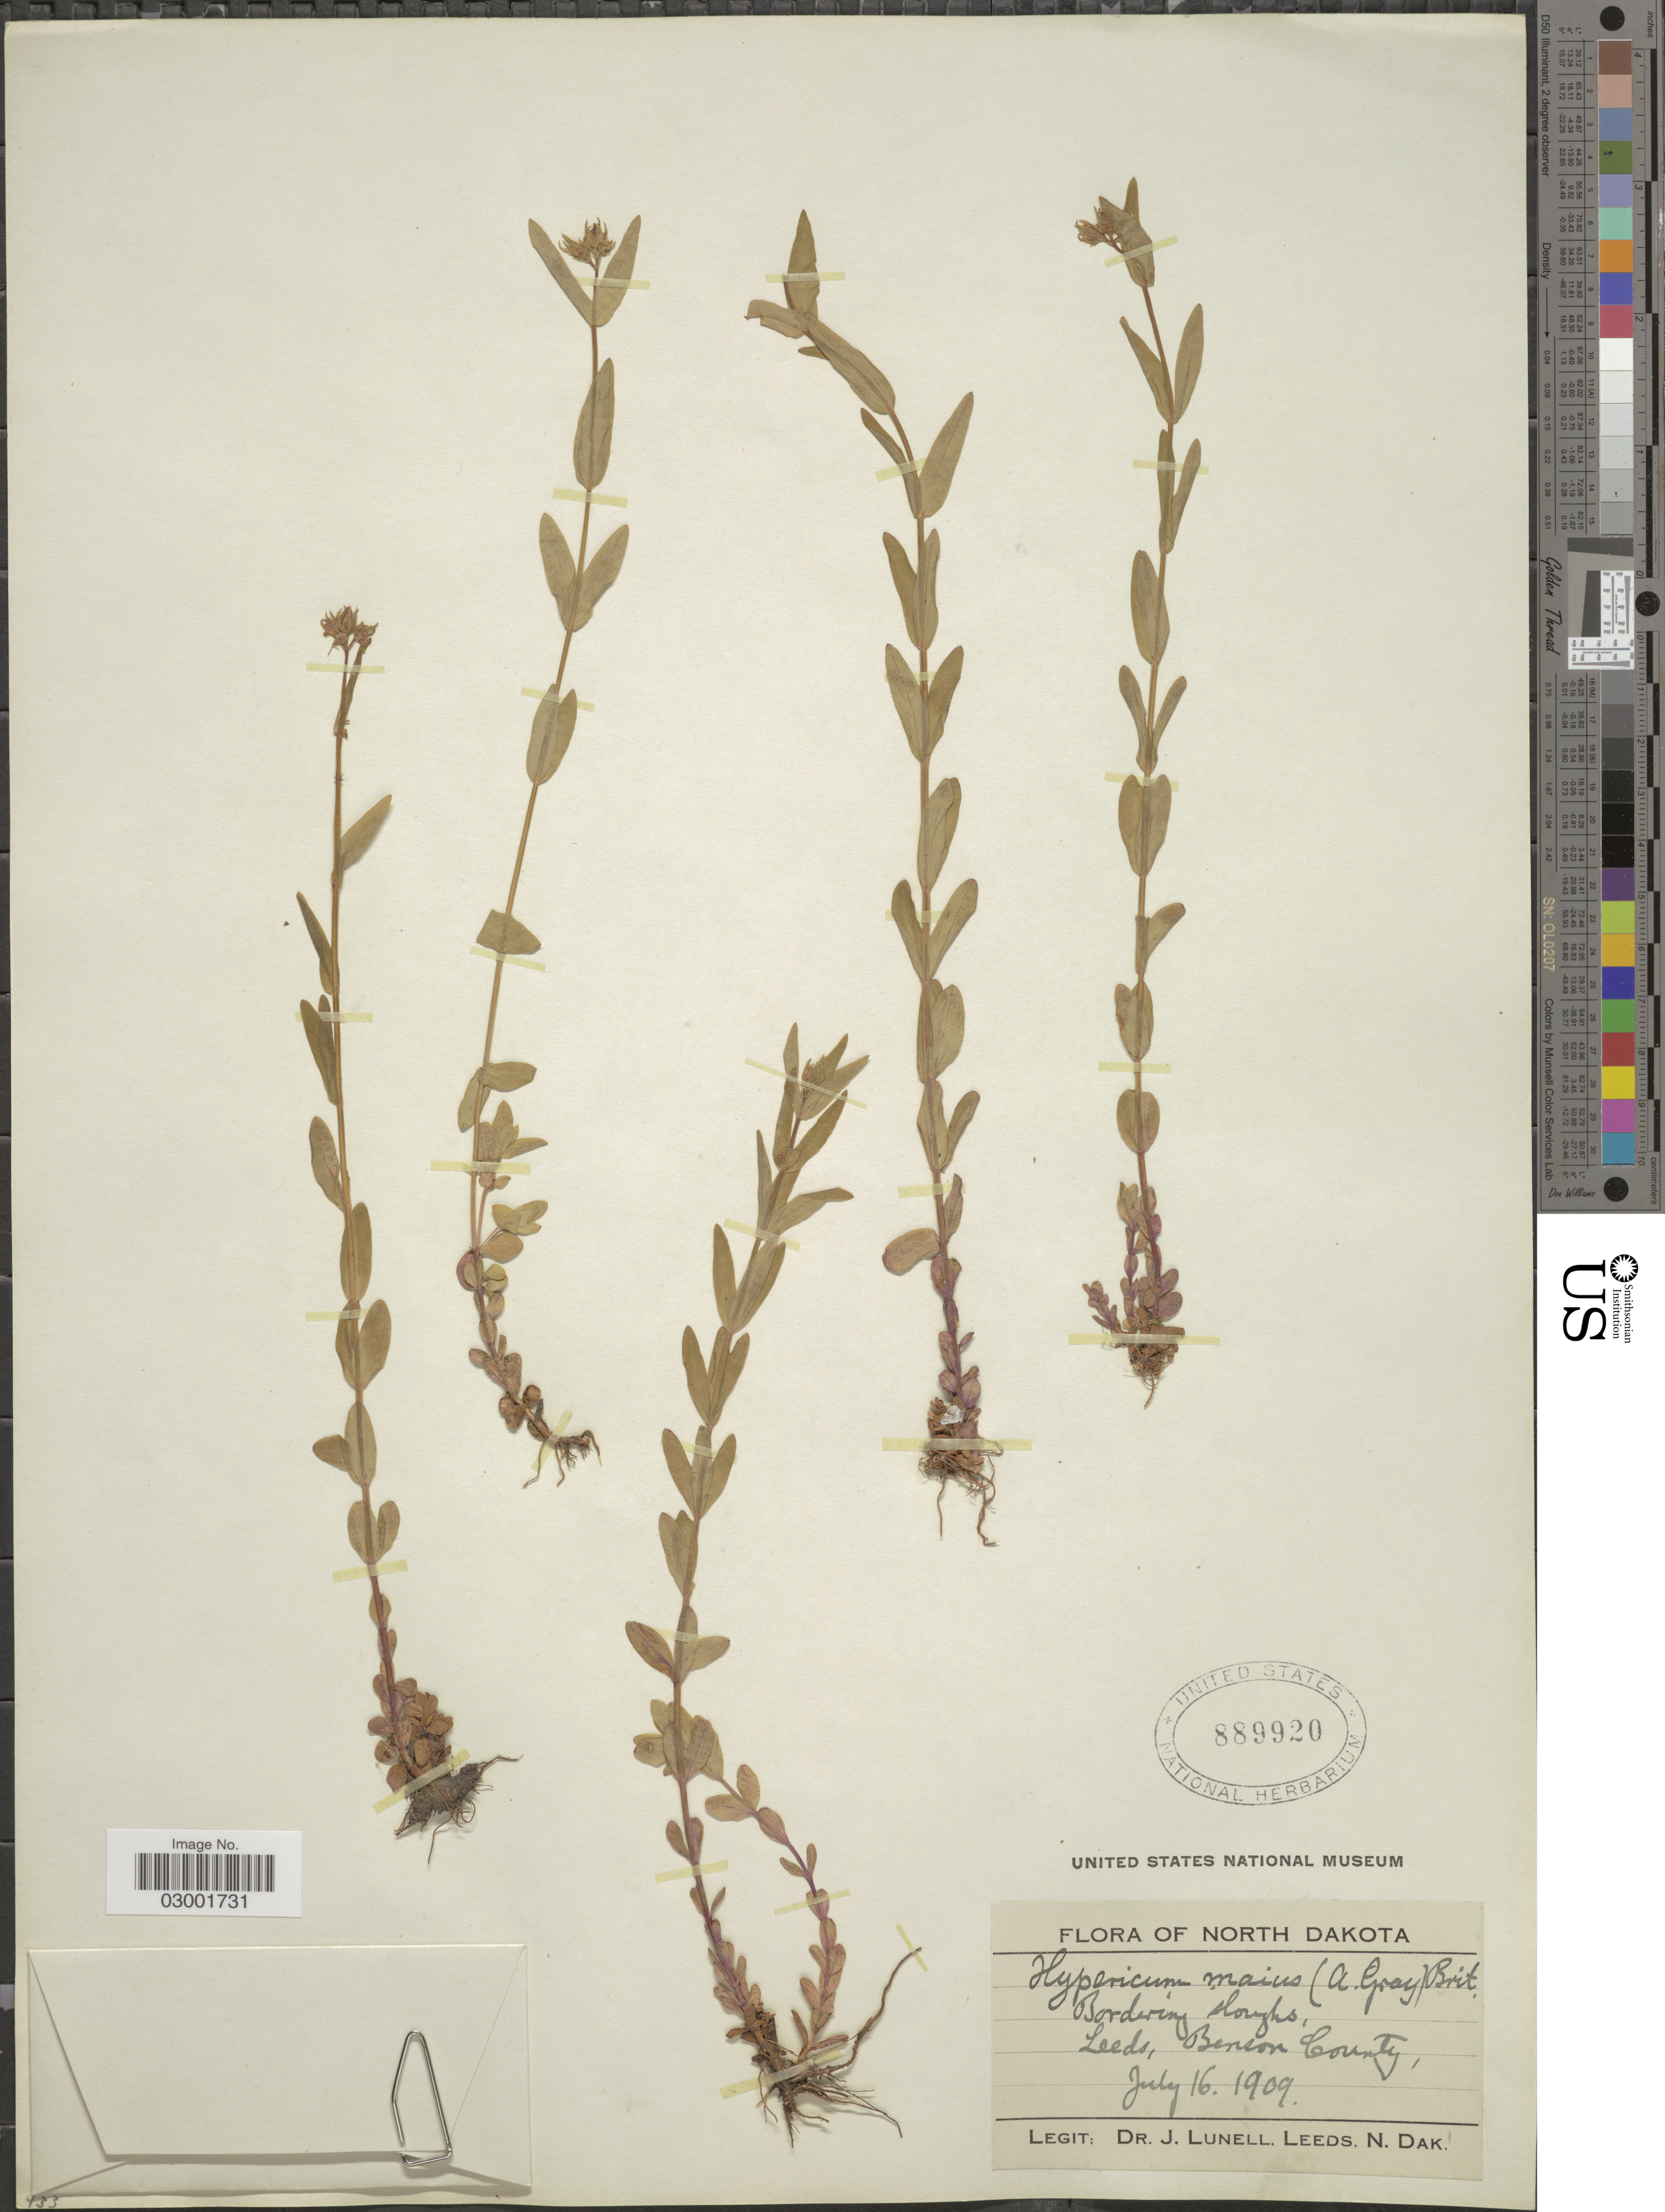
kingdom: Plantae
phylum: Tracheophyta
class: Magnoliopsida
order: Malpighiales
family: Hypericaceae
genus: Hypericum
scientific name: Hypericum majus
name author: (A. Gray) Britton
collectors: J. Lunell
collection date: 1909-07-16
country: United States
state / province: North Dakota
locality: Bordering sloughs, Leeds, Benson County.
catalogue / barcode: US 889920